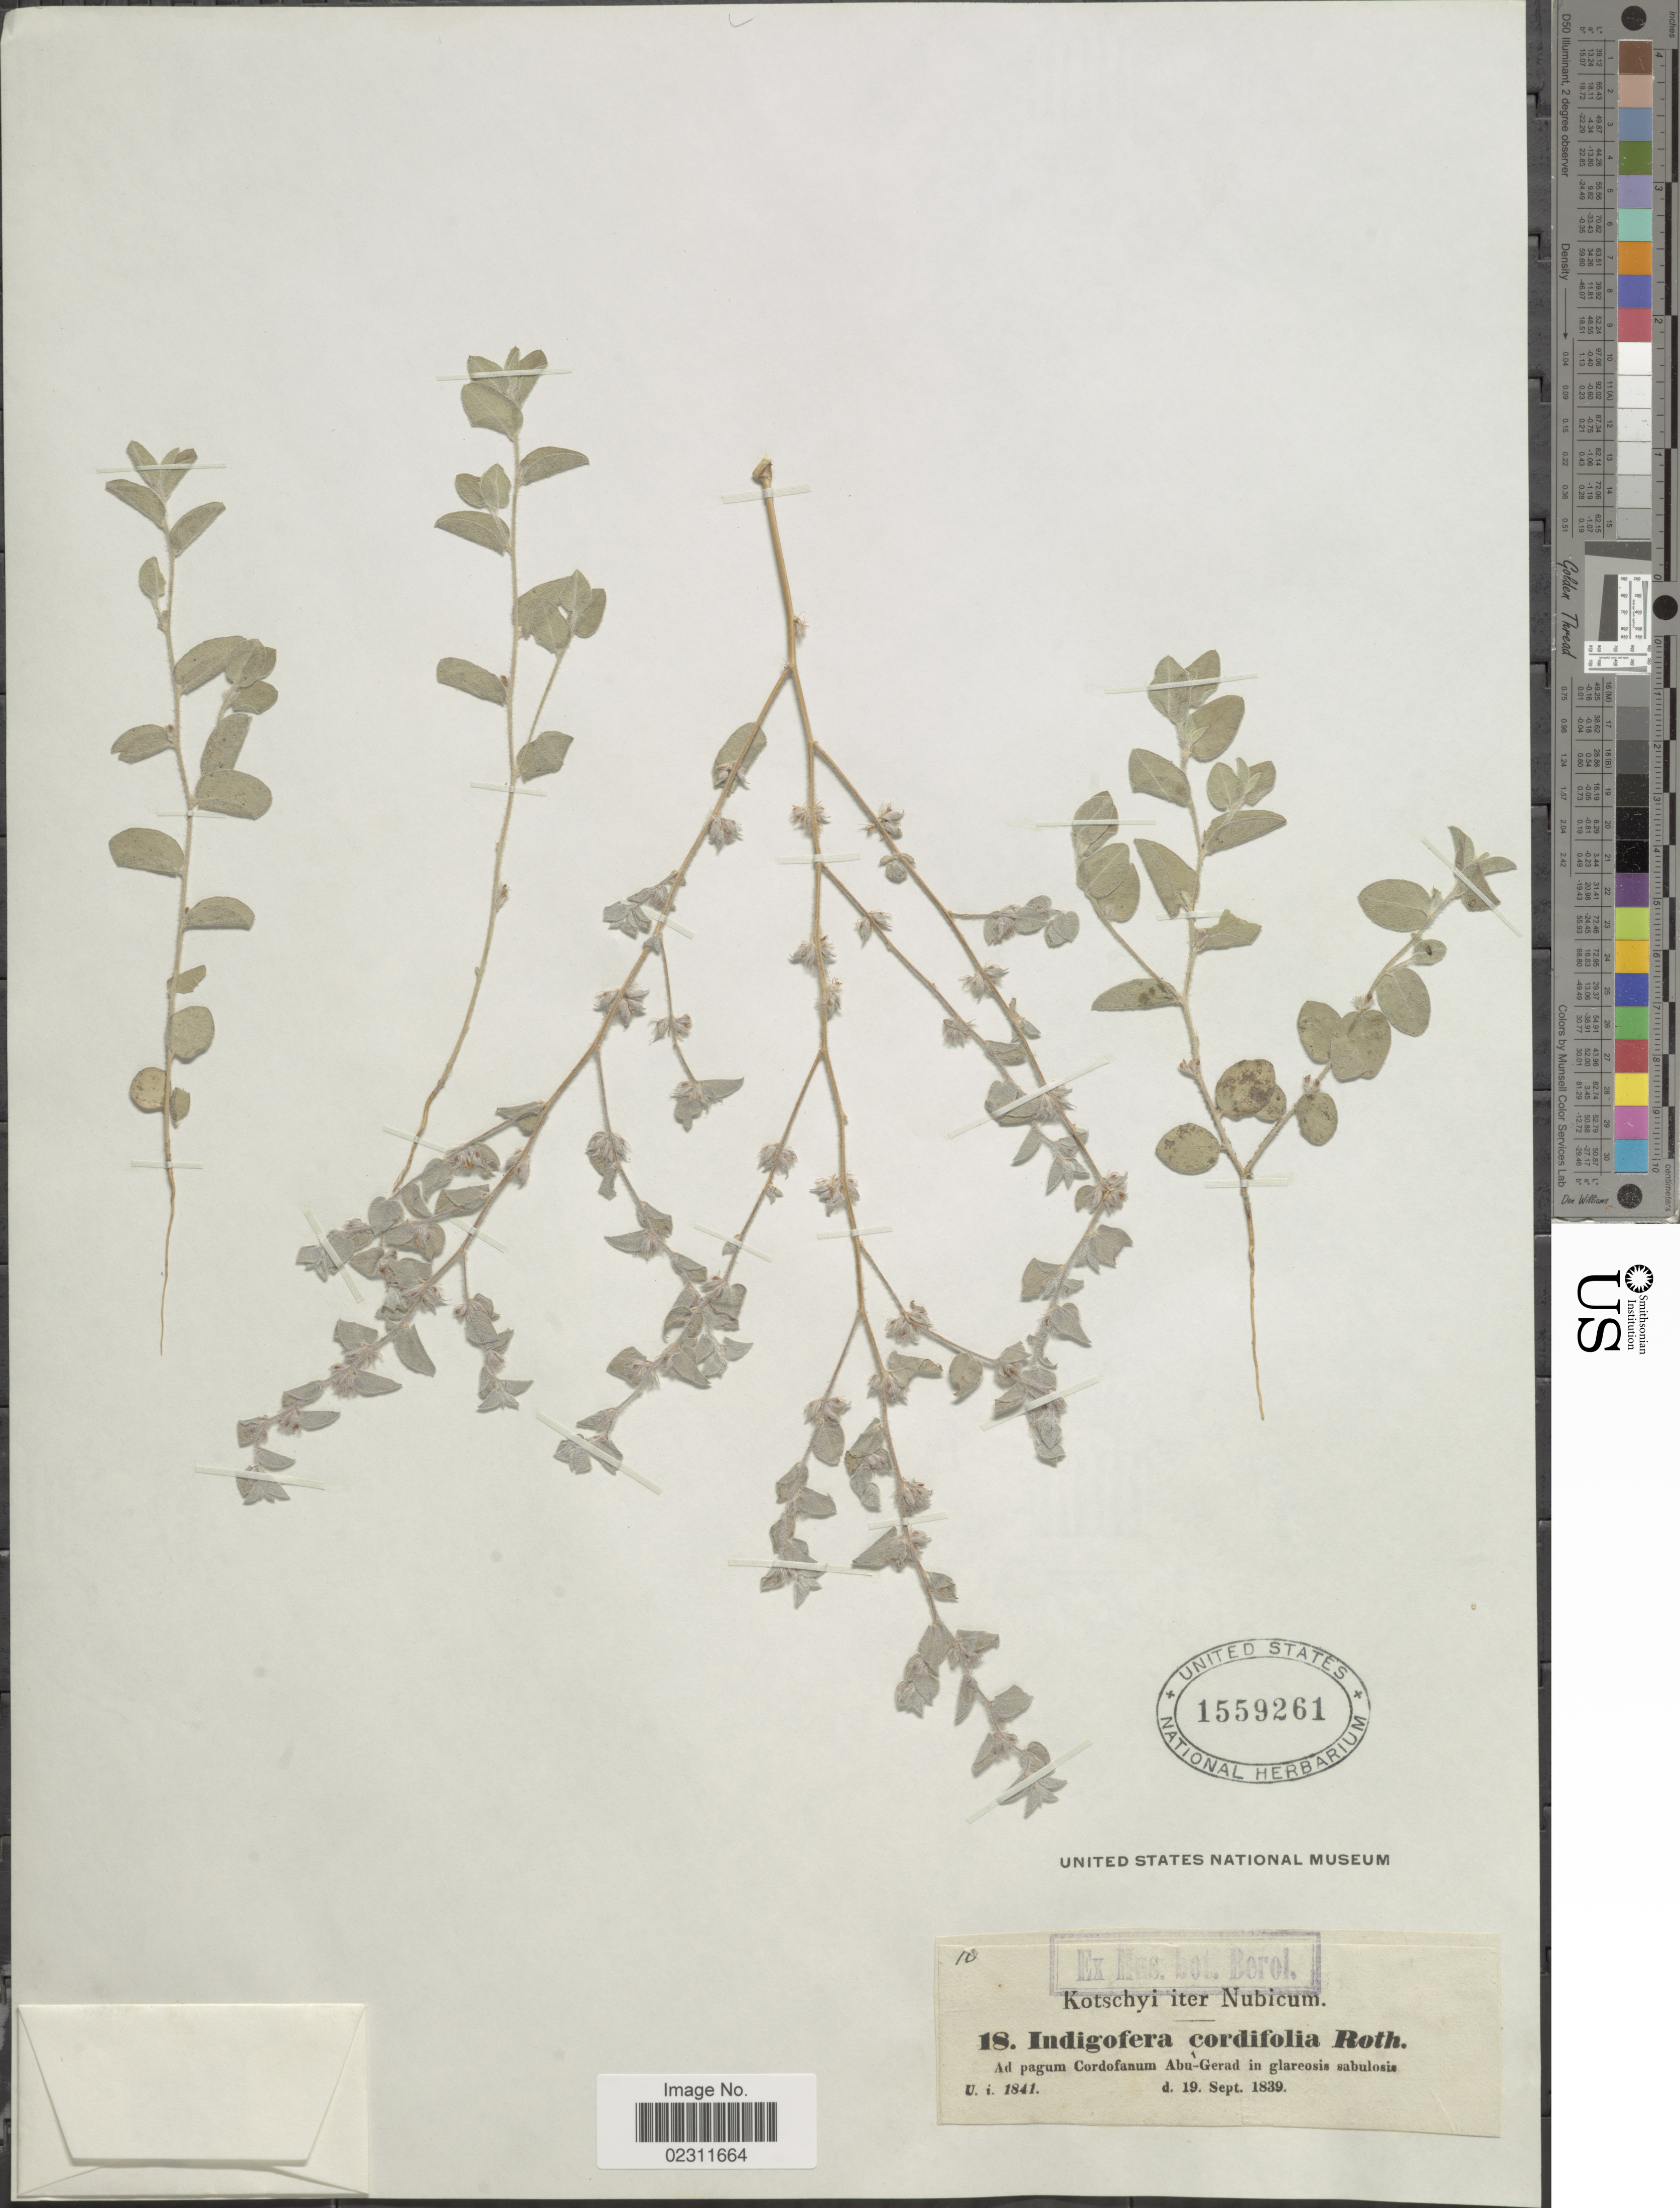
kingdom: Plantae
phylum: Tracheophyta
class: Magnoliopsida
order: Fabales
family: Fabaceae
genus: Indigofera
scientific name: Indigofera cordifolia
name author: Roth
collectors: -. Kotschyi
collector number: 18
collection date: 1839-09-19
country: Sudan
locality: Nubicum, ad pagum Cordofanum Abu-Gerad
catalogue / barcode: US 1559261